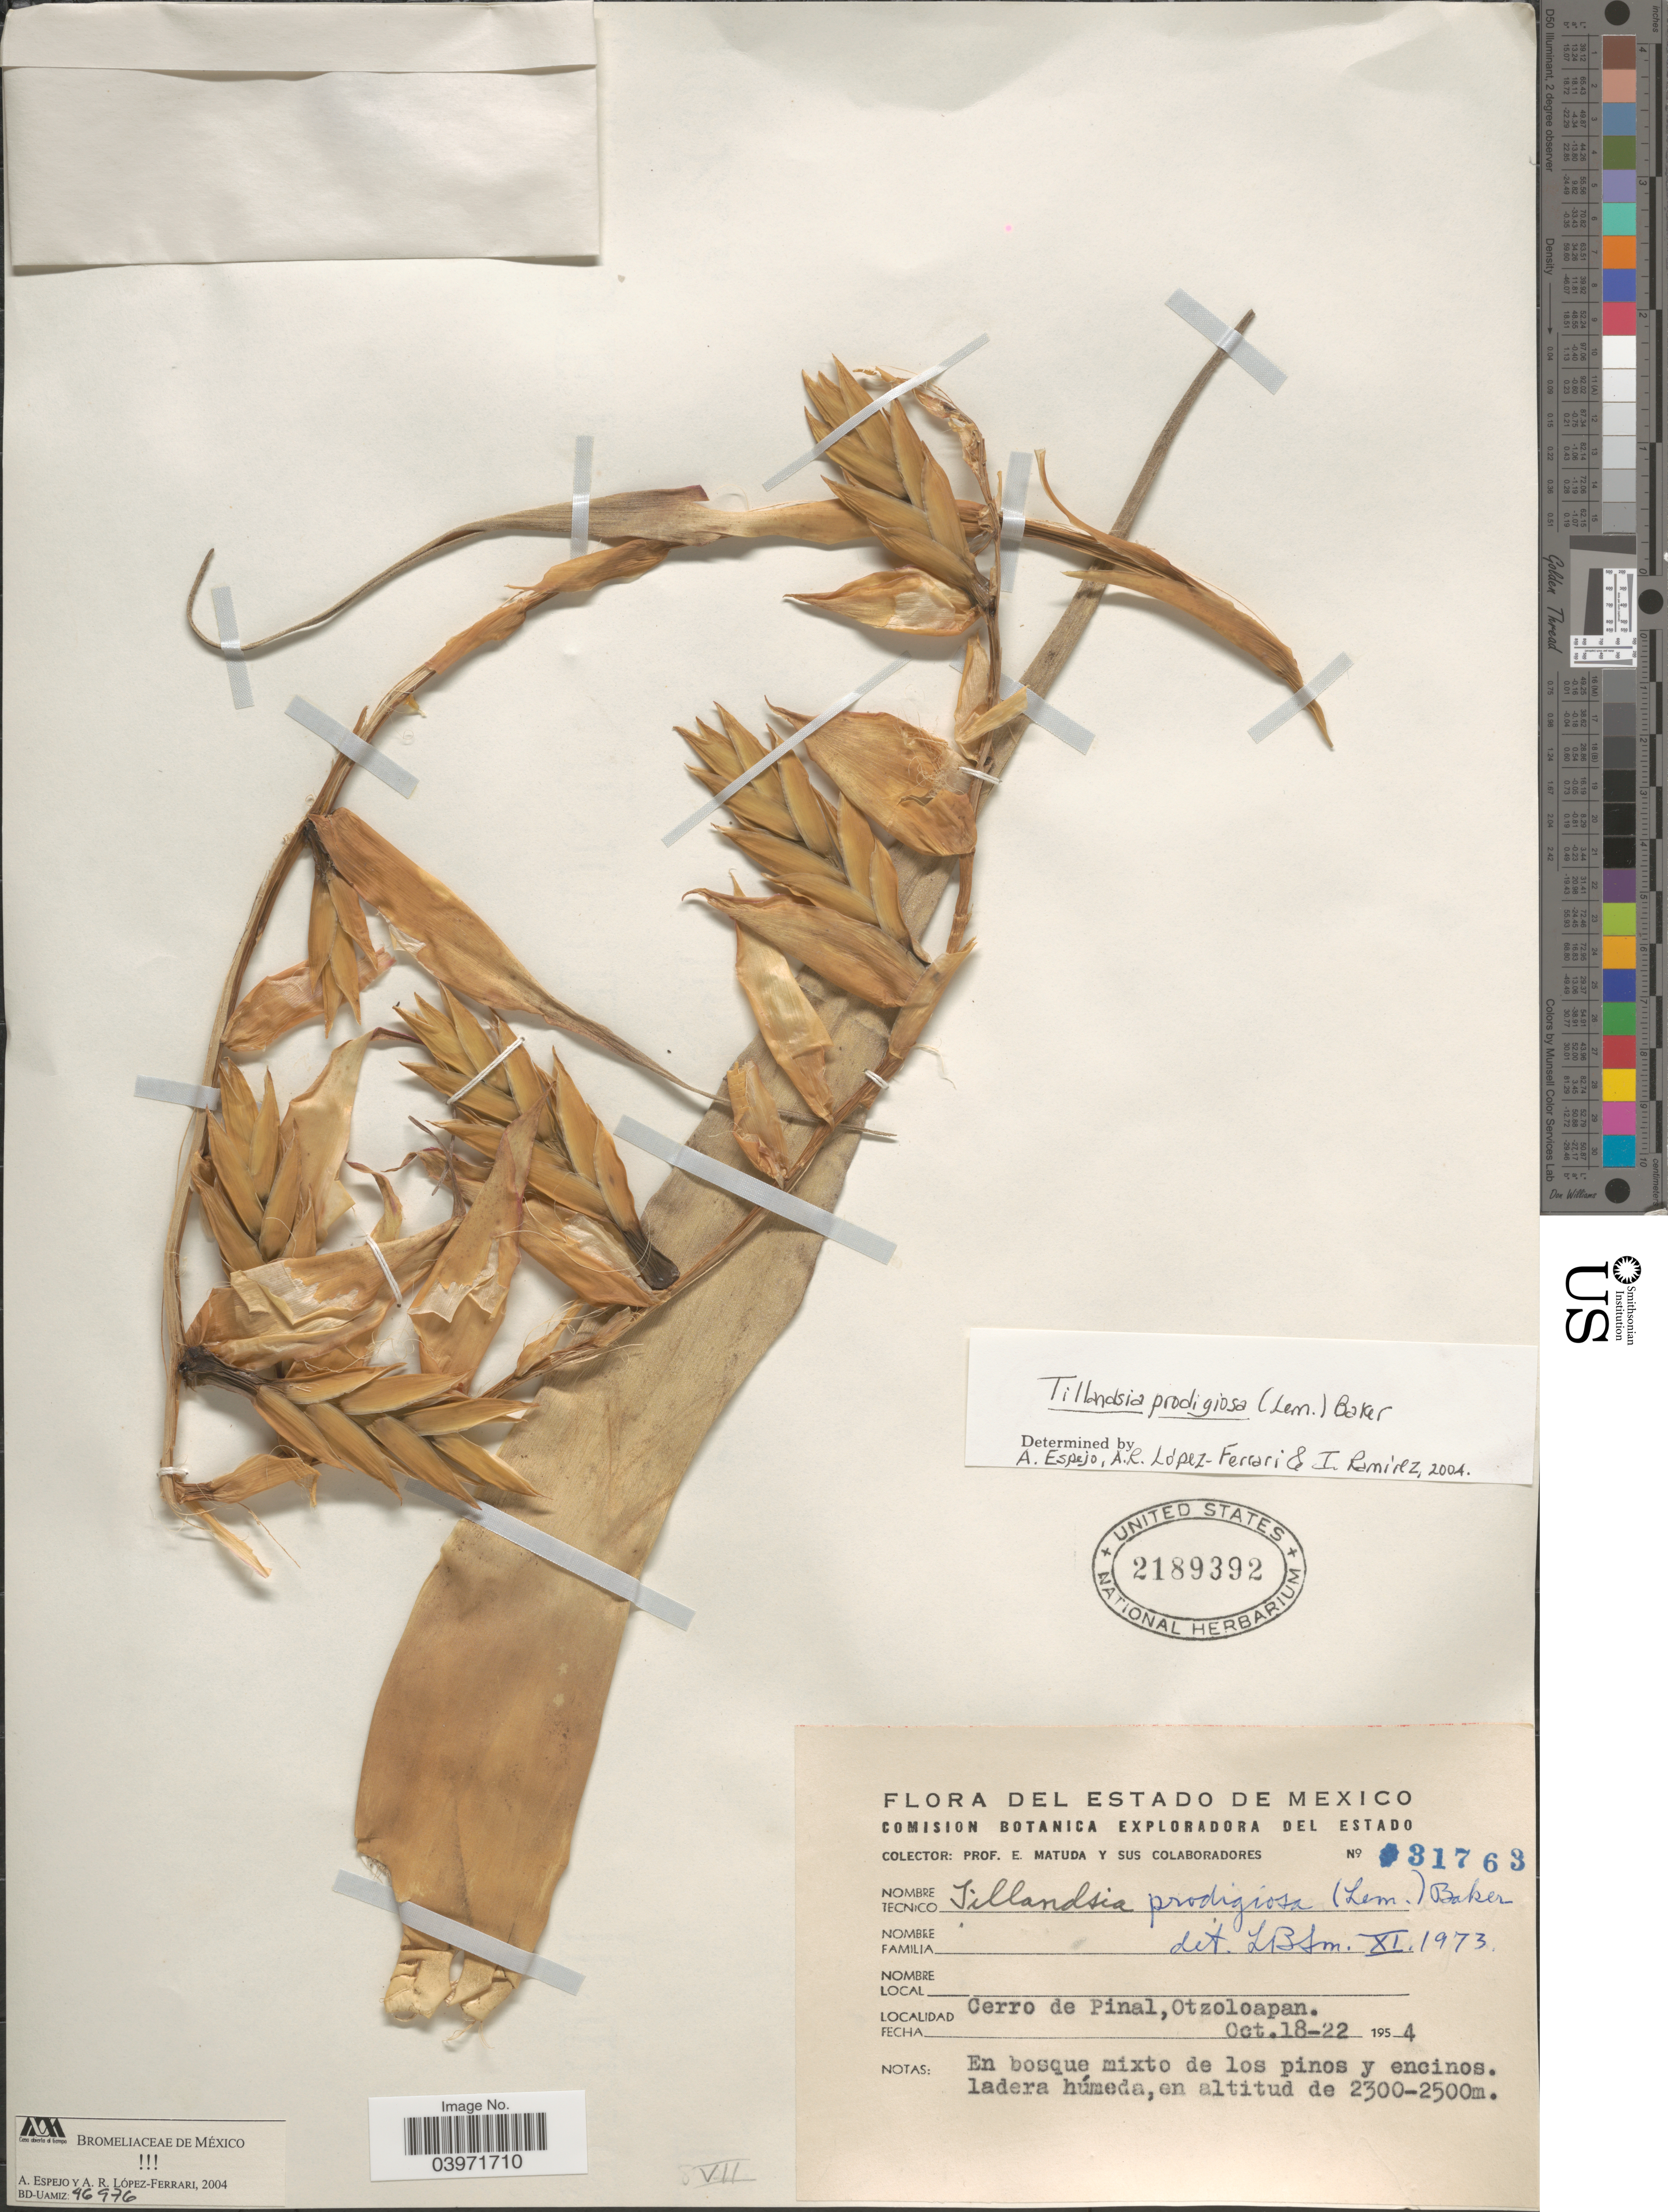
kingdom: Plantae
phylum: Tracheophyta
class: Liliopsida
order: Poales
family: Bromeliaceae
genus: Tillandsia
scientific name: Tillandsia prodigiosa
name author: (Lem.) Baker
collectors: E. Matuda & Sus Colaboradores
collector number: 31763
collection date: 1954-10-18/1954-10-22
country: Mexico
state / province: México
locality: Cerro de Pinal, Otzoloapan.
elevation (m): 2300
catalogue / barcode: US 2189392